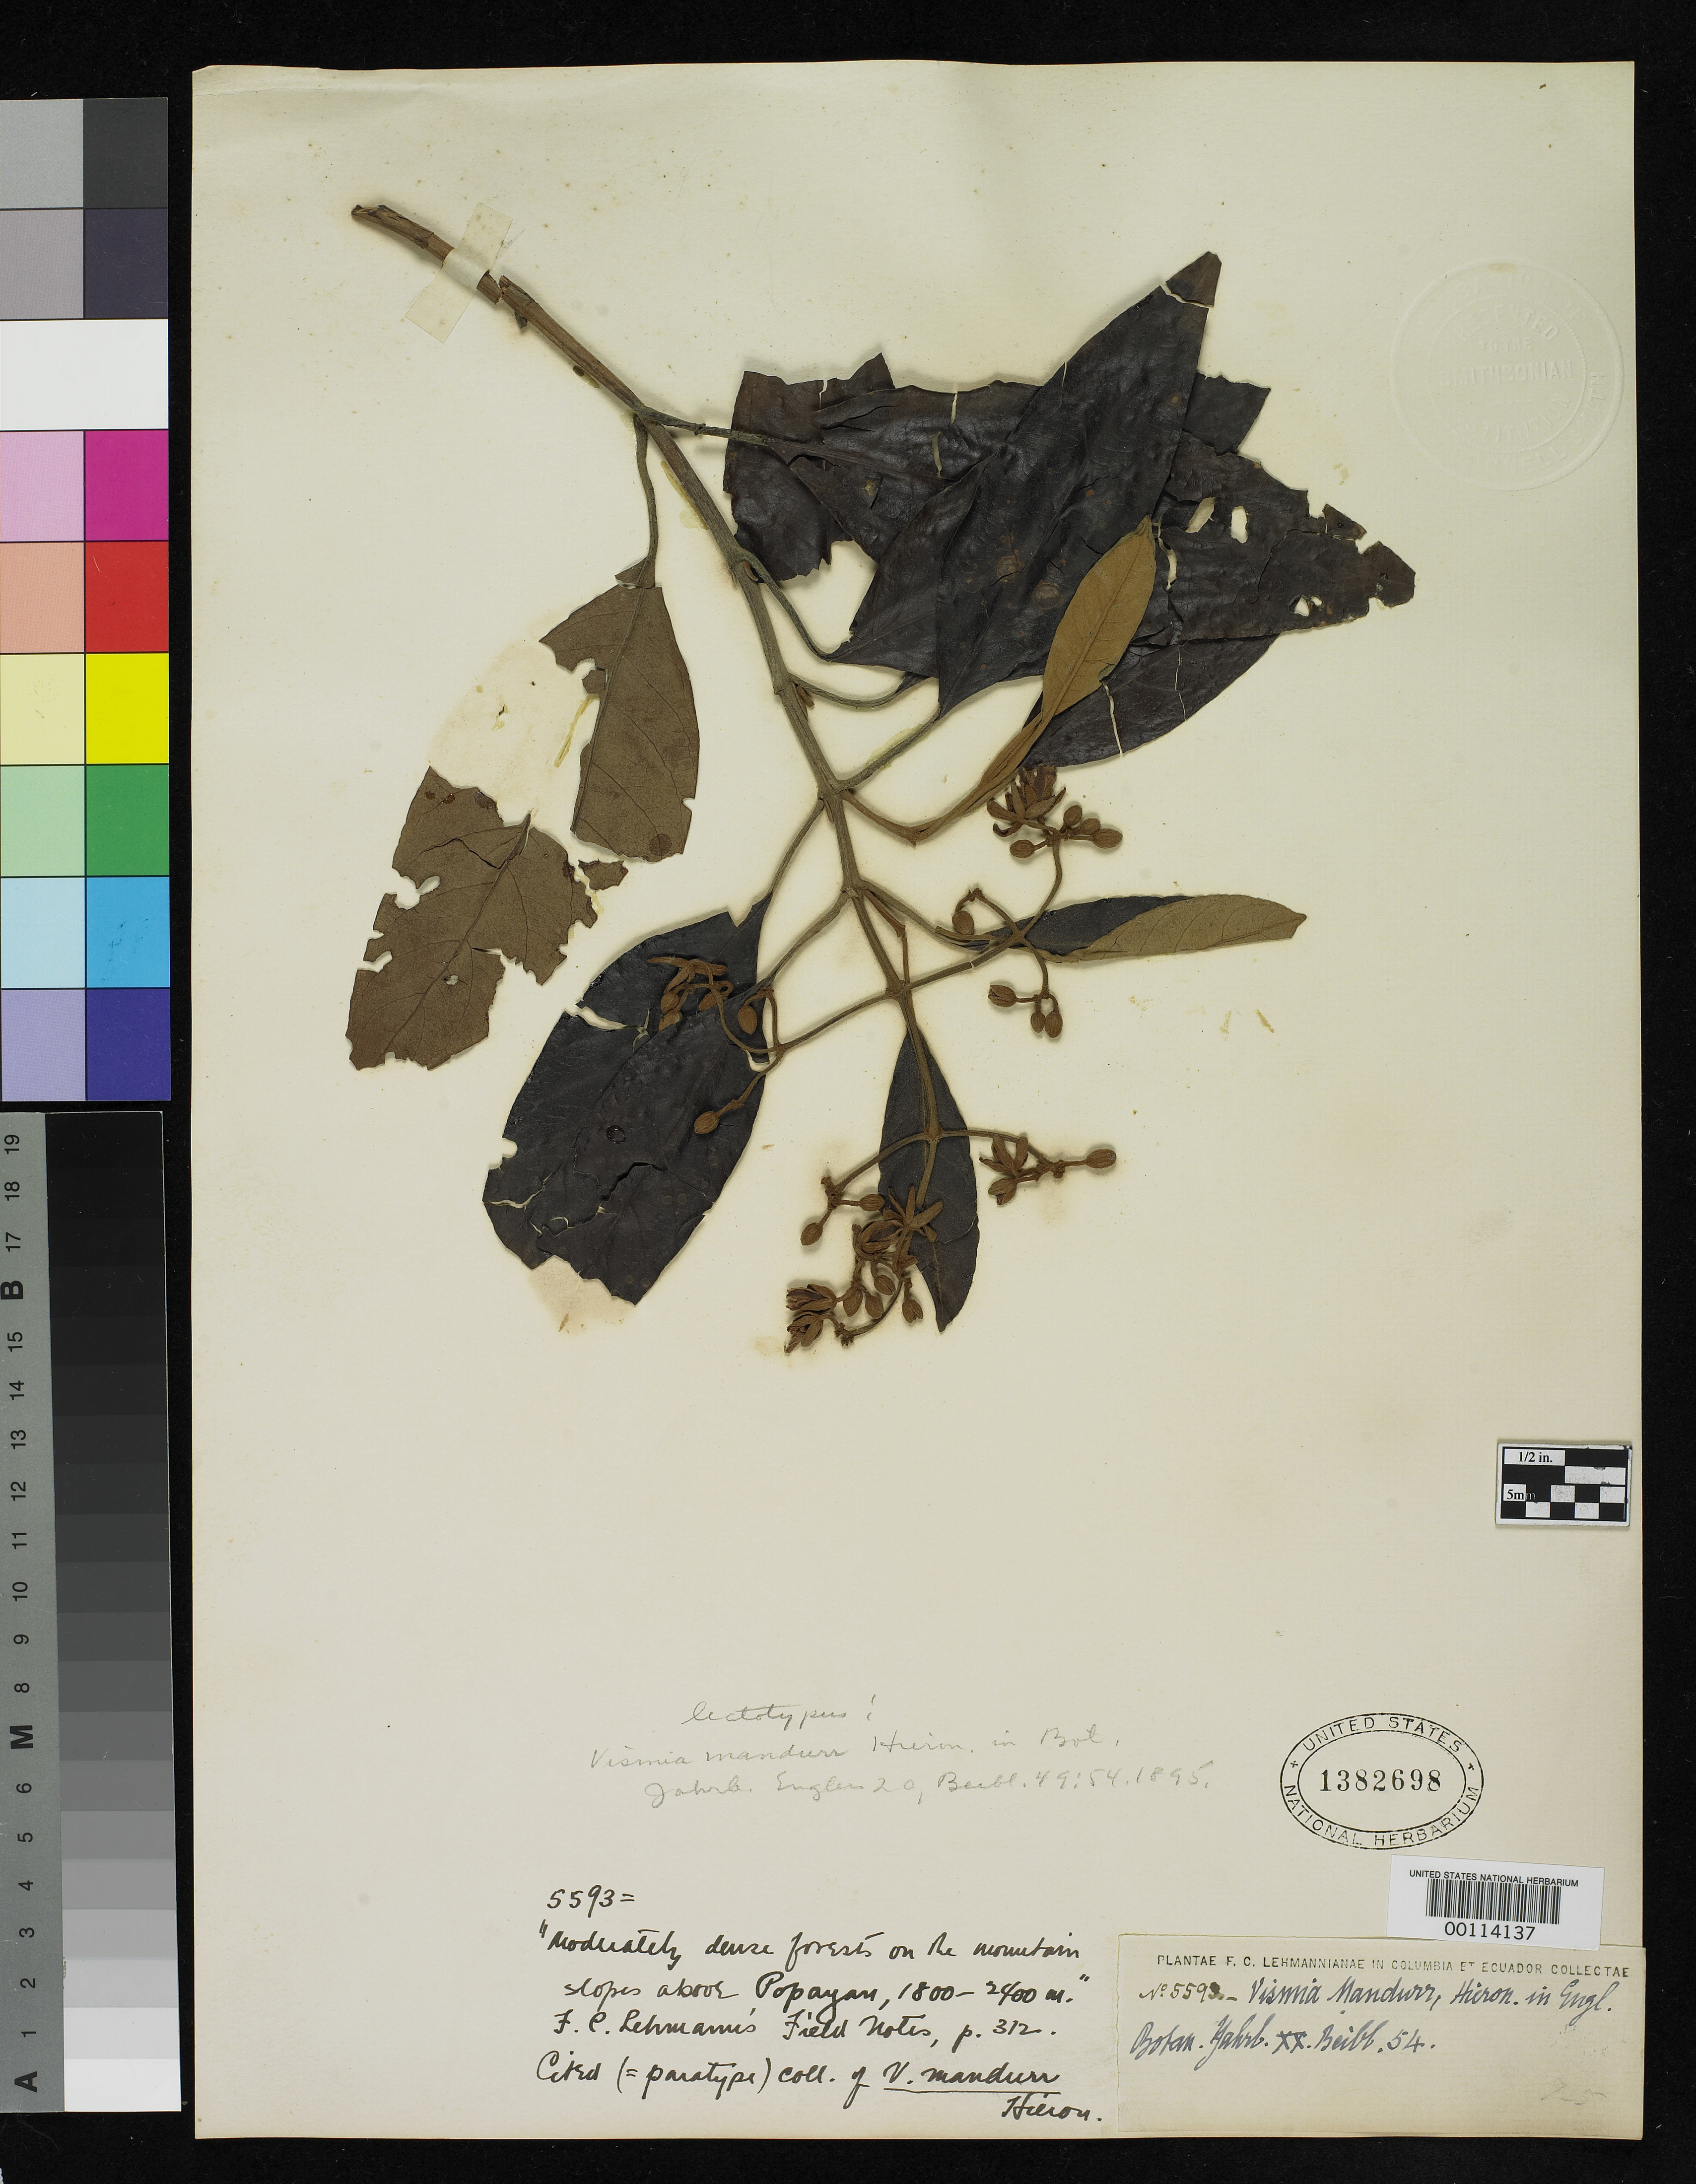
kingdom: Plantae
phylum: Tracheophyta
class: Magnoliopsida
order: Malpighiales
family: Hypericaceae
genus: Vismia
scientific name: Vismia mandurr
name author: Hieron.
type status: Lectotype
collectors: F. C. Lehmann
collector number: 5593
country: Colombia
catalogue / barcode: US 1382698